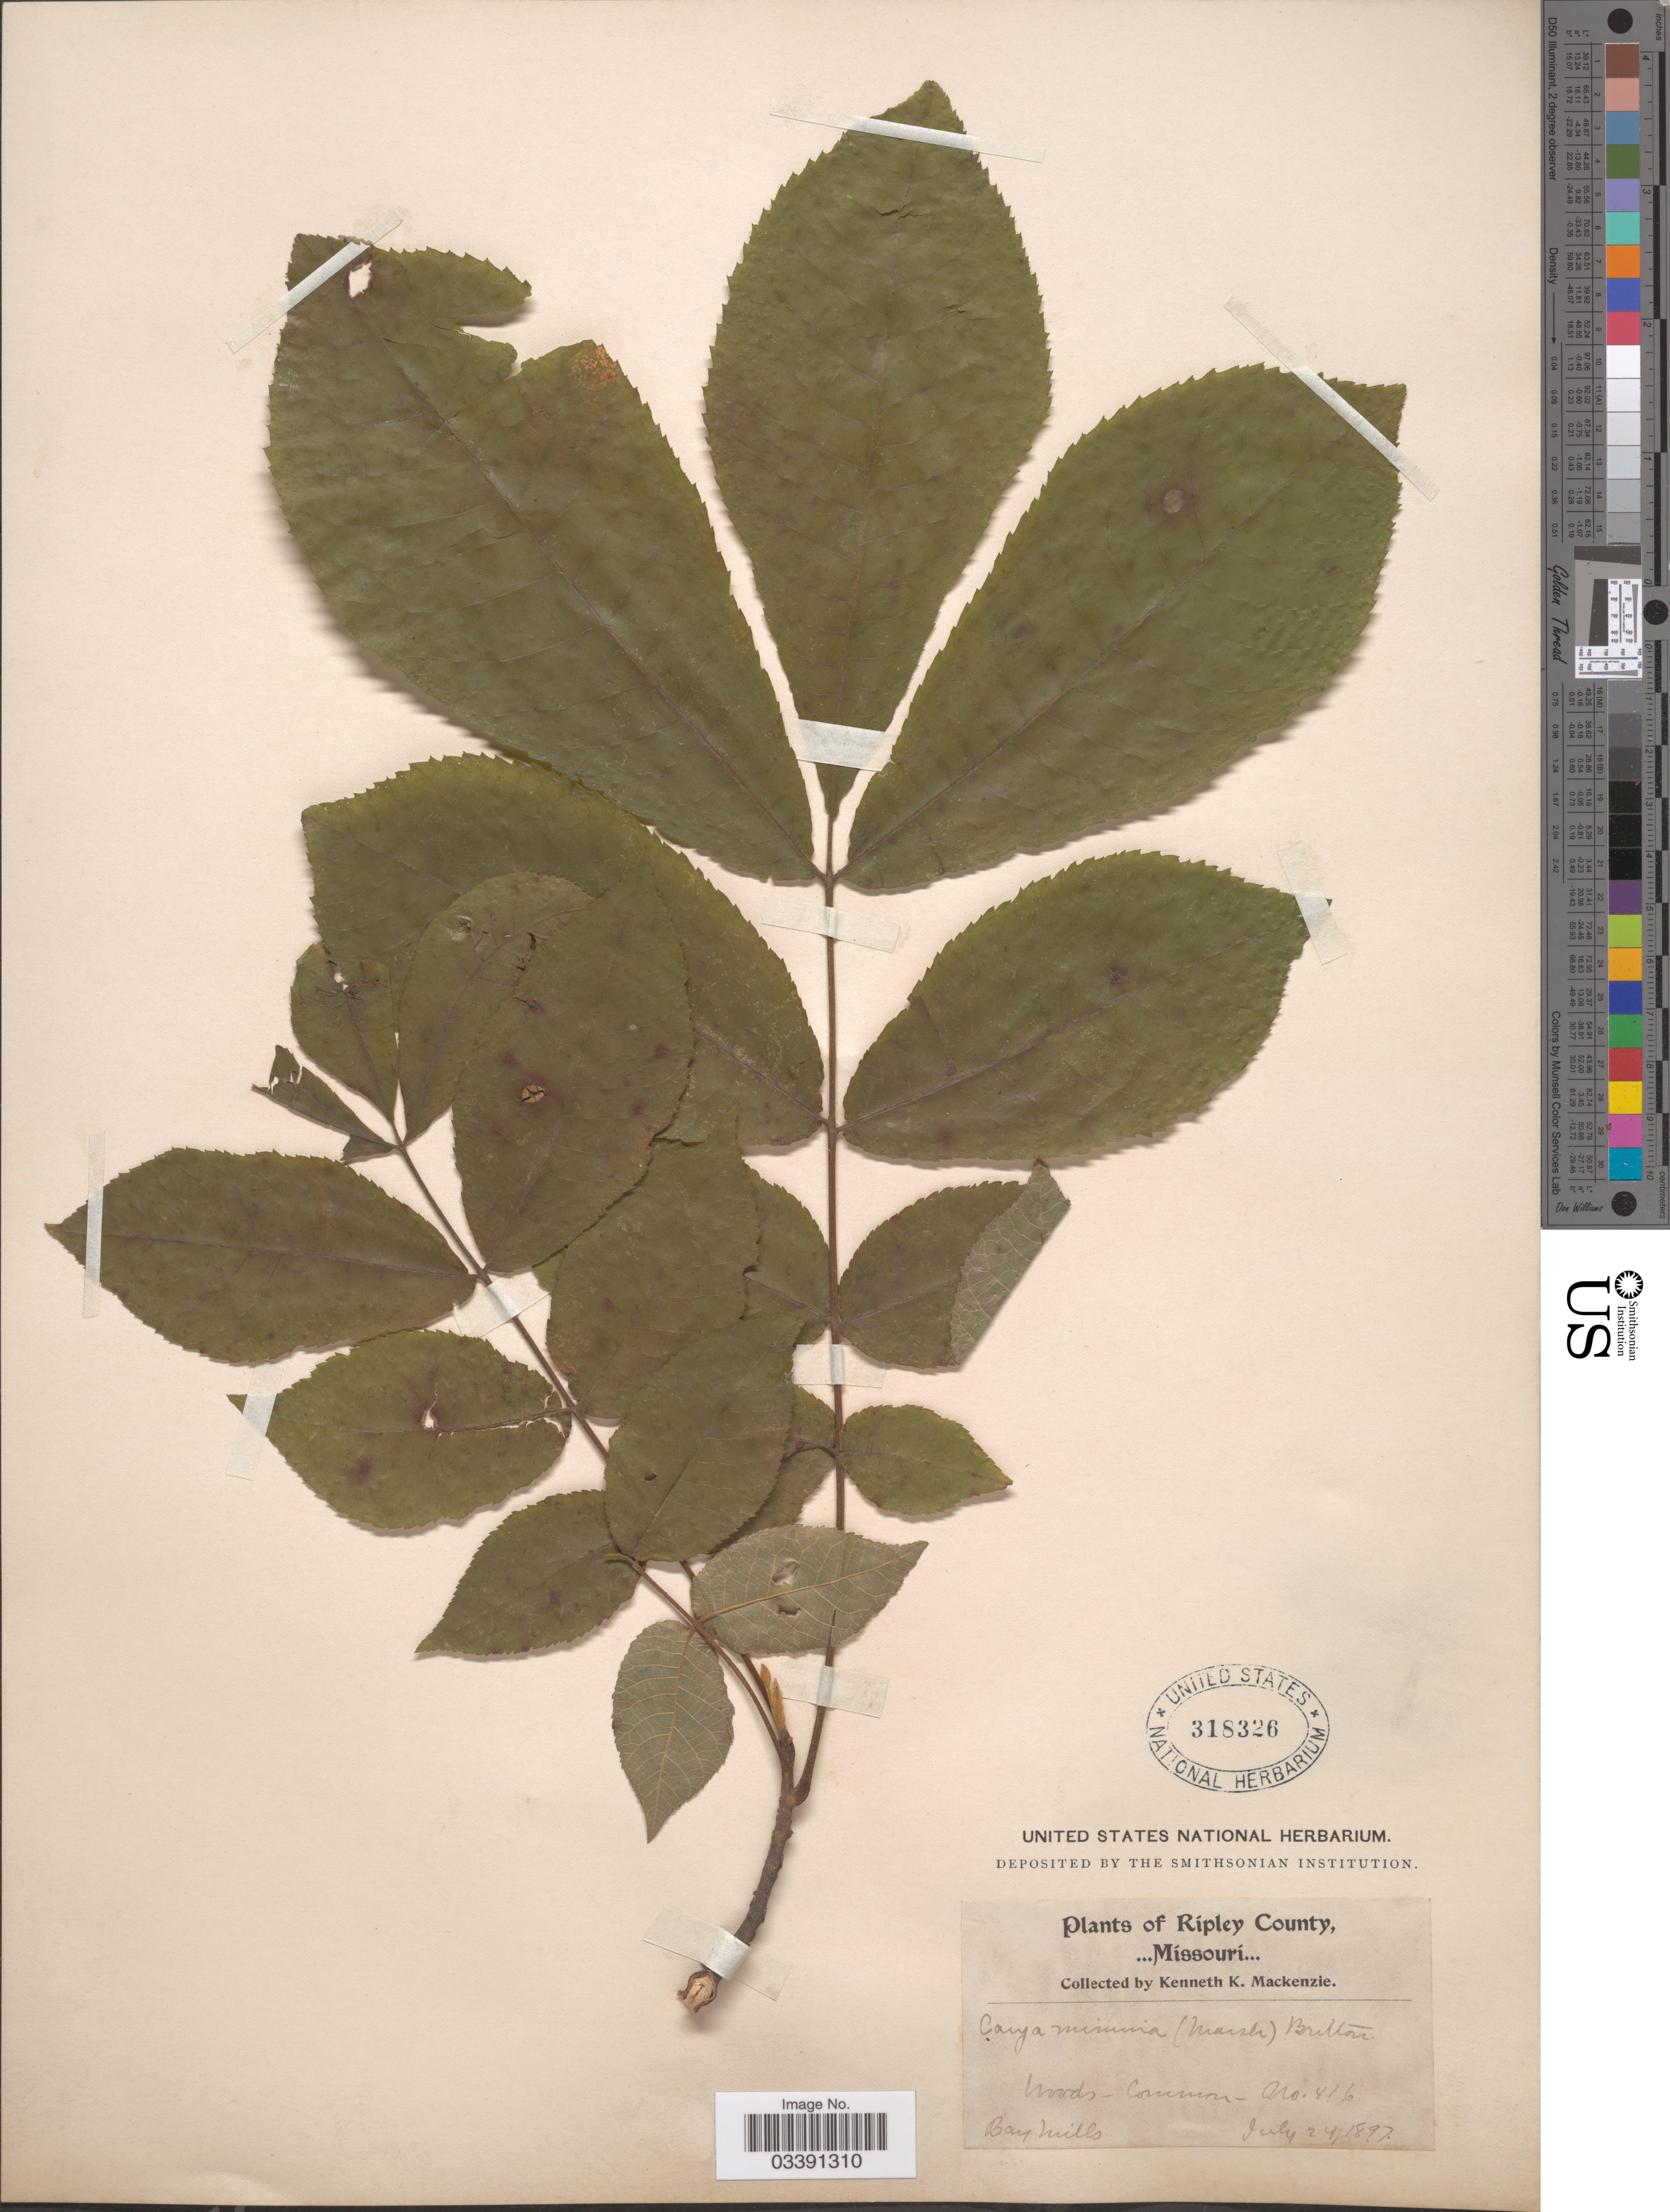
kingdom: Plantae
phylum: Tracheophyta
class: Magnoliopsida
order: Fagales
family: Juglandaceae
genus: Carya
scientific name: Carya cordiformis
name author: (Wangenh.) K. Koch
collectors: K. K. Mackenzie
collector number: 416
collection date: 1897-07-24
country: United States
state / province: Missouri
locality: Ripley County. Bay Mills.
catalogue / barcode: US 318326